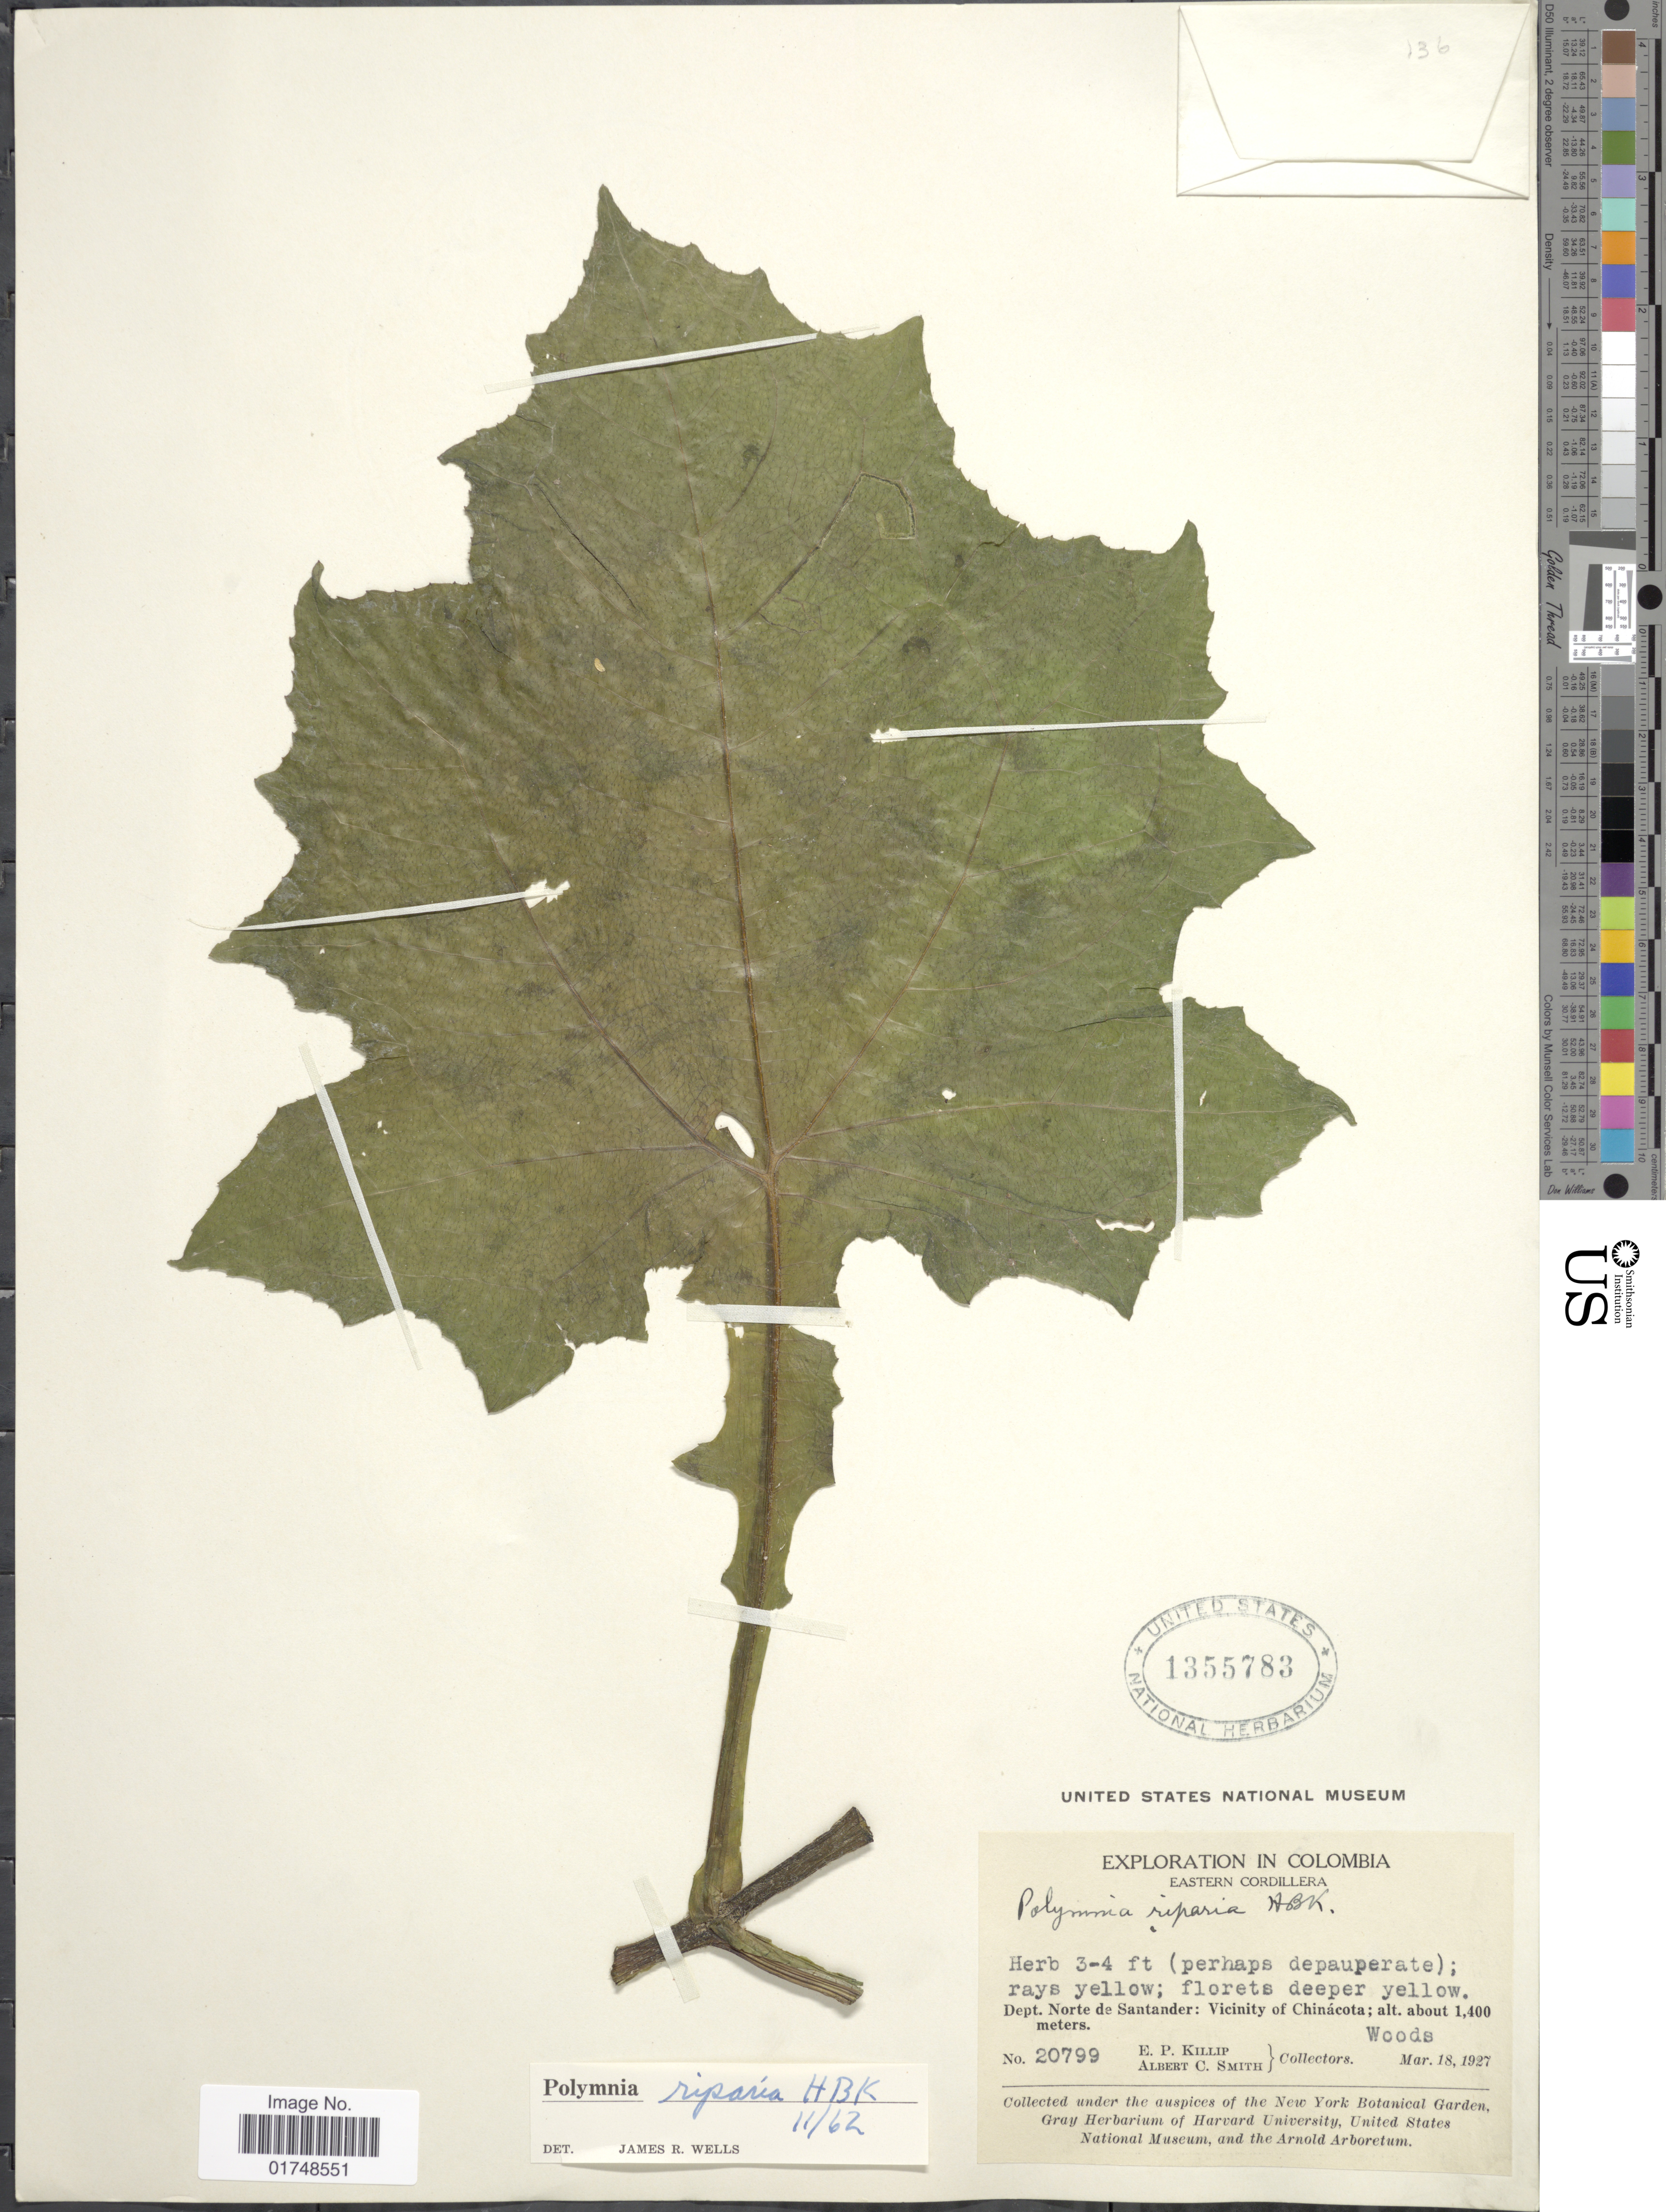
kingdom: Plantae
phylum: Tracheophyta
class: Magnoliopsida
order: Asterales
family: Asteraceae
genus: Smallanthus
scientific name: Smallanthus riparius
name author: (Kunth) H. Rob.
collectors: E. P. Killip & A. C. Smith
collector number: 20799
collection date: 1927-03-18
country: Colombia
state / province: Norte de Santander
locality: Dept. Norte de Santander: Eastern Cordillera. Vicinity of Chinacota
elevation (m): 1400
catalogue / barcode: US 1355783